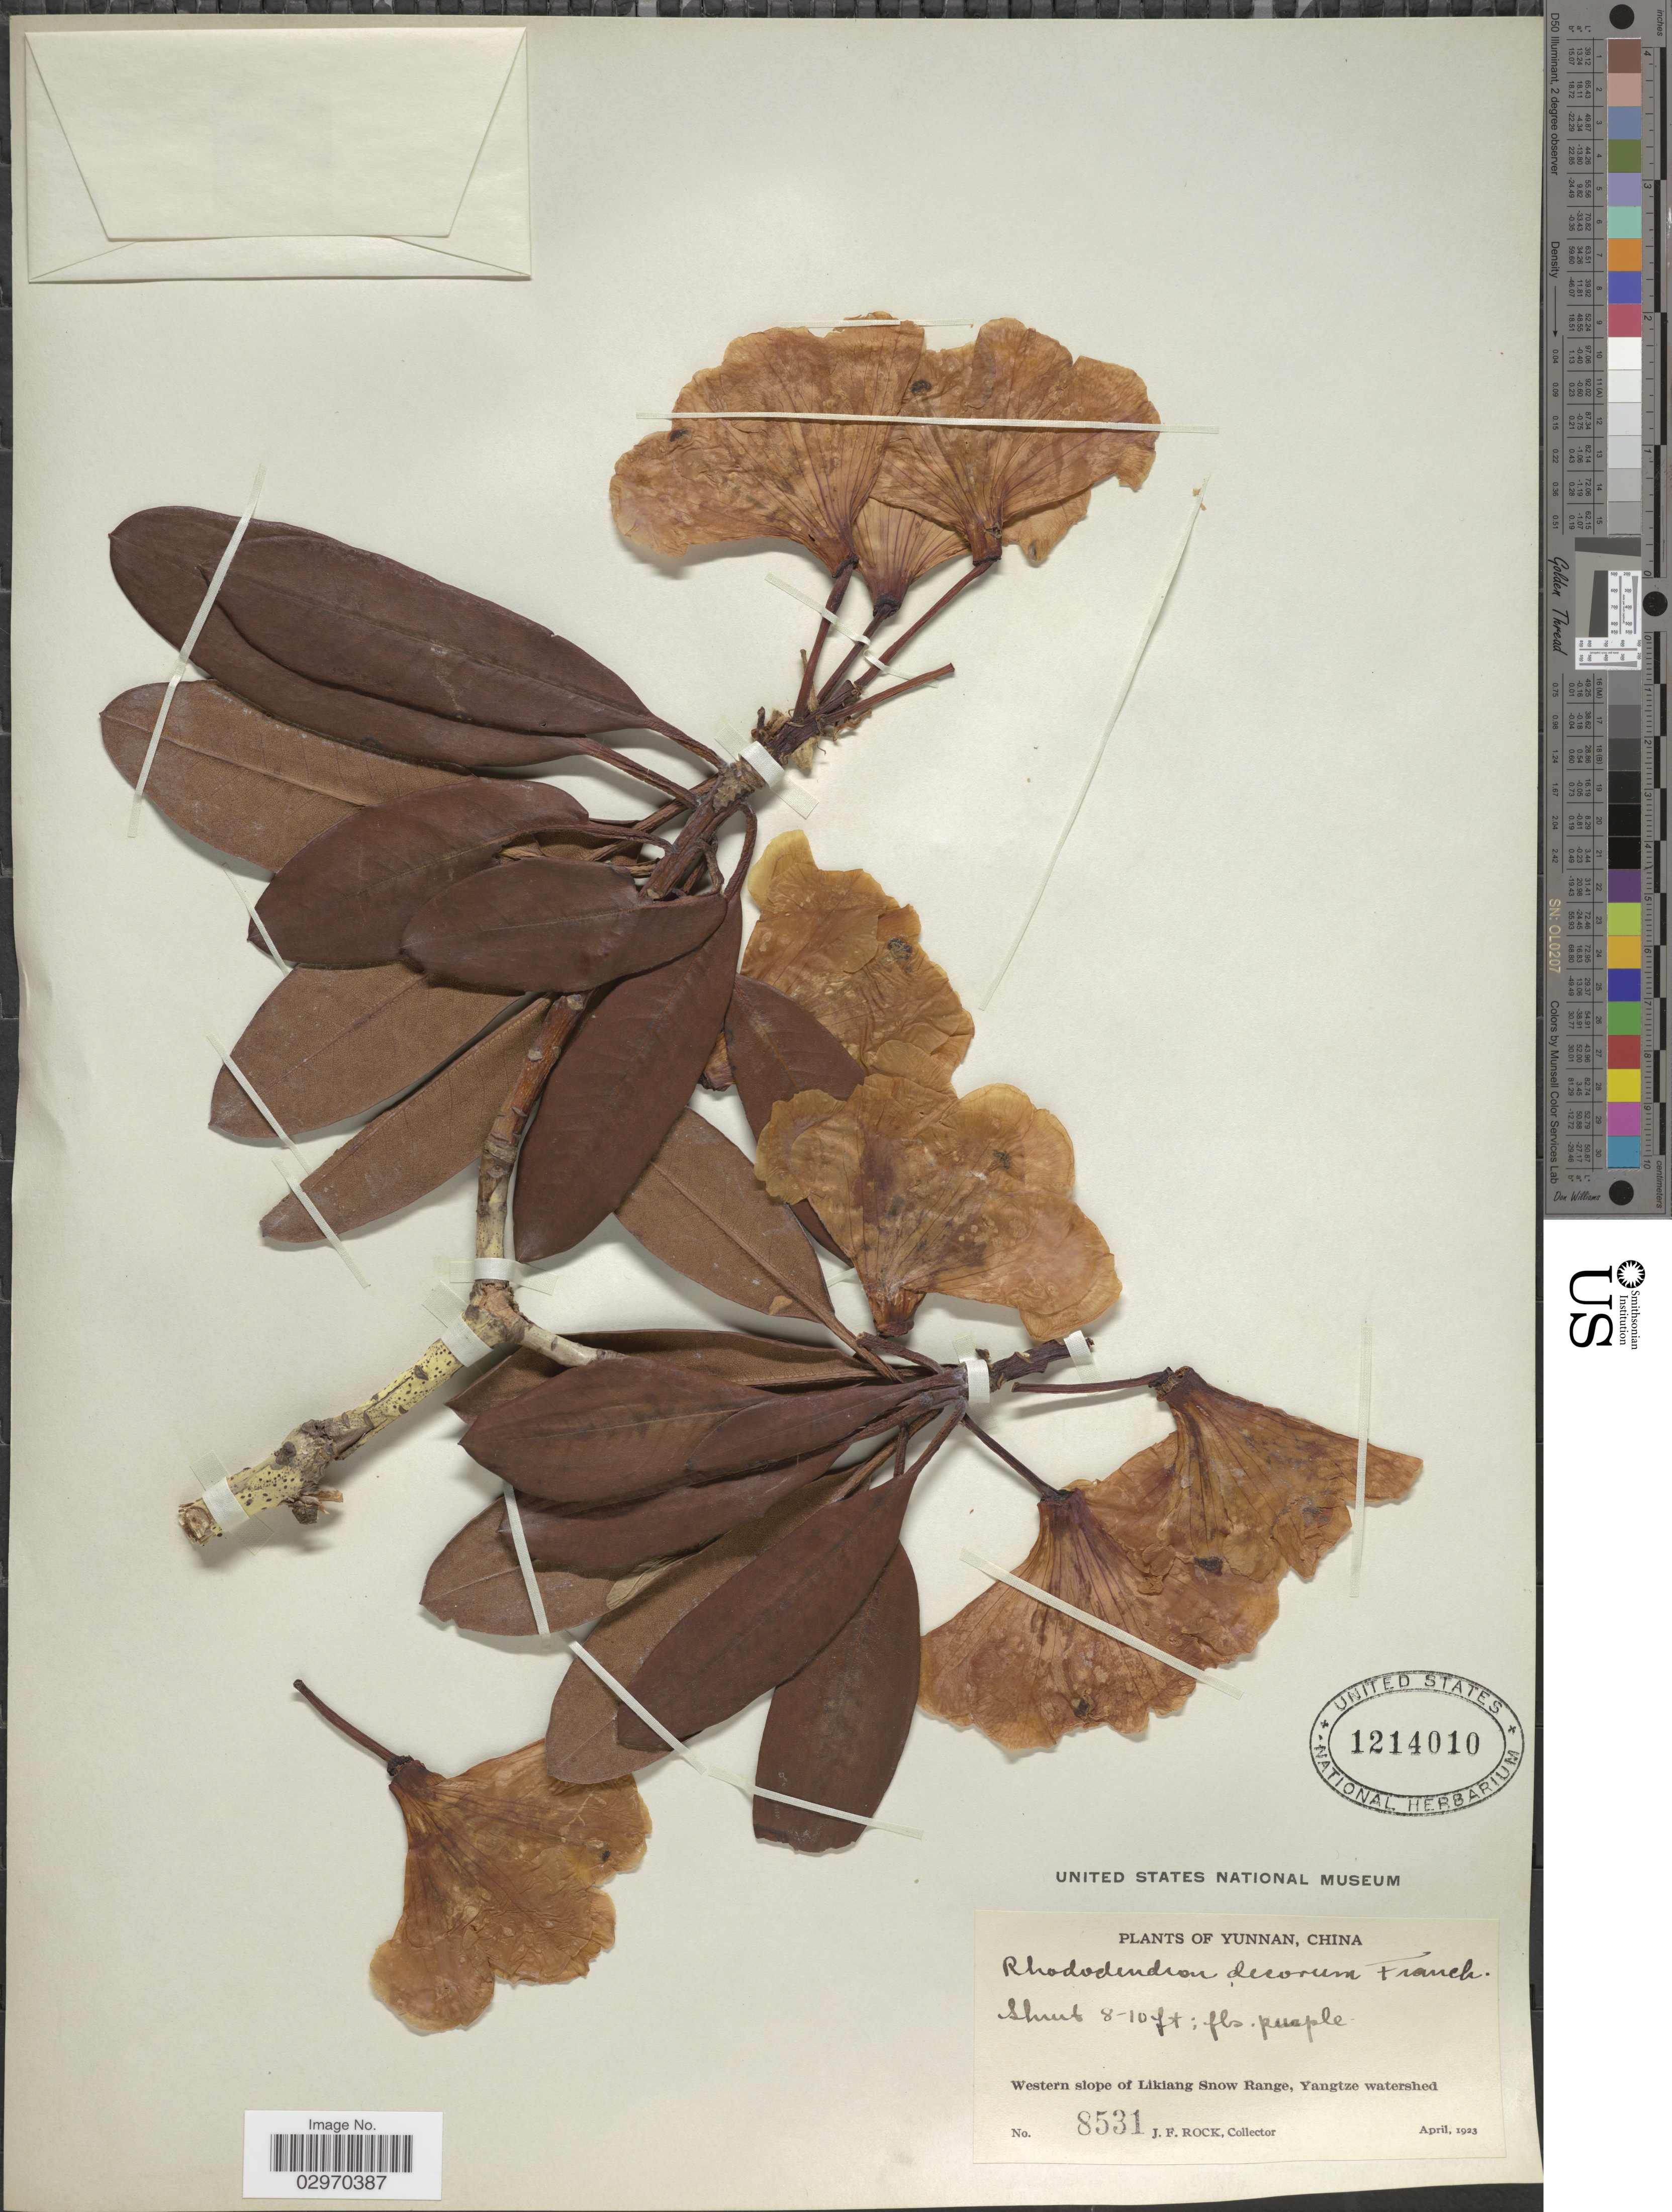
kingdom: Plantae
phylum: Tracheophyta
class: Magnoliopsida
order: Ericales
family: Ericaceae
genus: Rhododendron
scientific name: Rhododendron decorum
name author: Franch.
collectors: J. Rock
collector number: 8531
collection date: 1923-04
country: China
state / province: Yunnan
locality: Western slope of Likiang Snow Range, Yangtze watershed.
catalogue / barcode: US 1214010